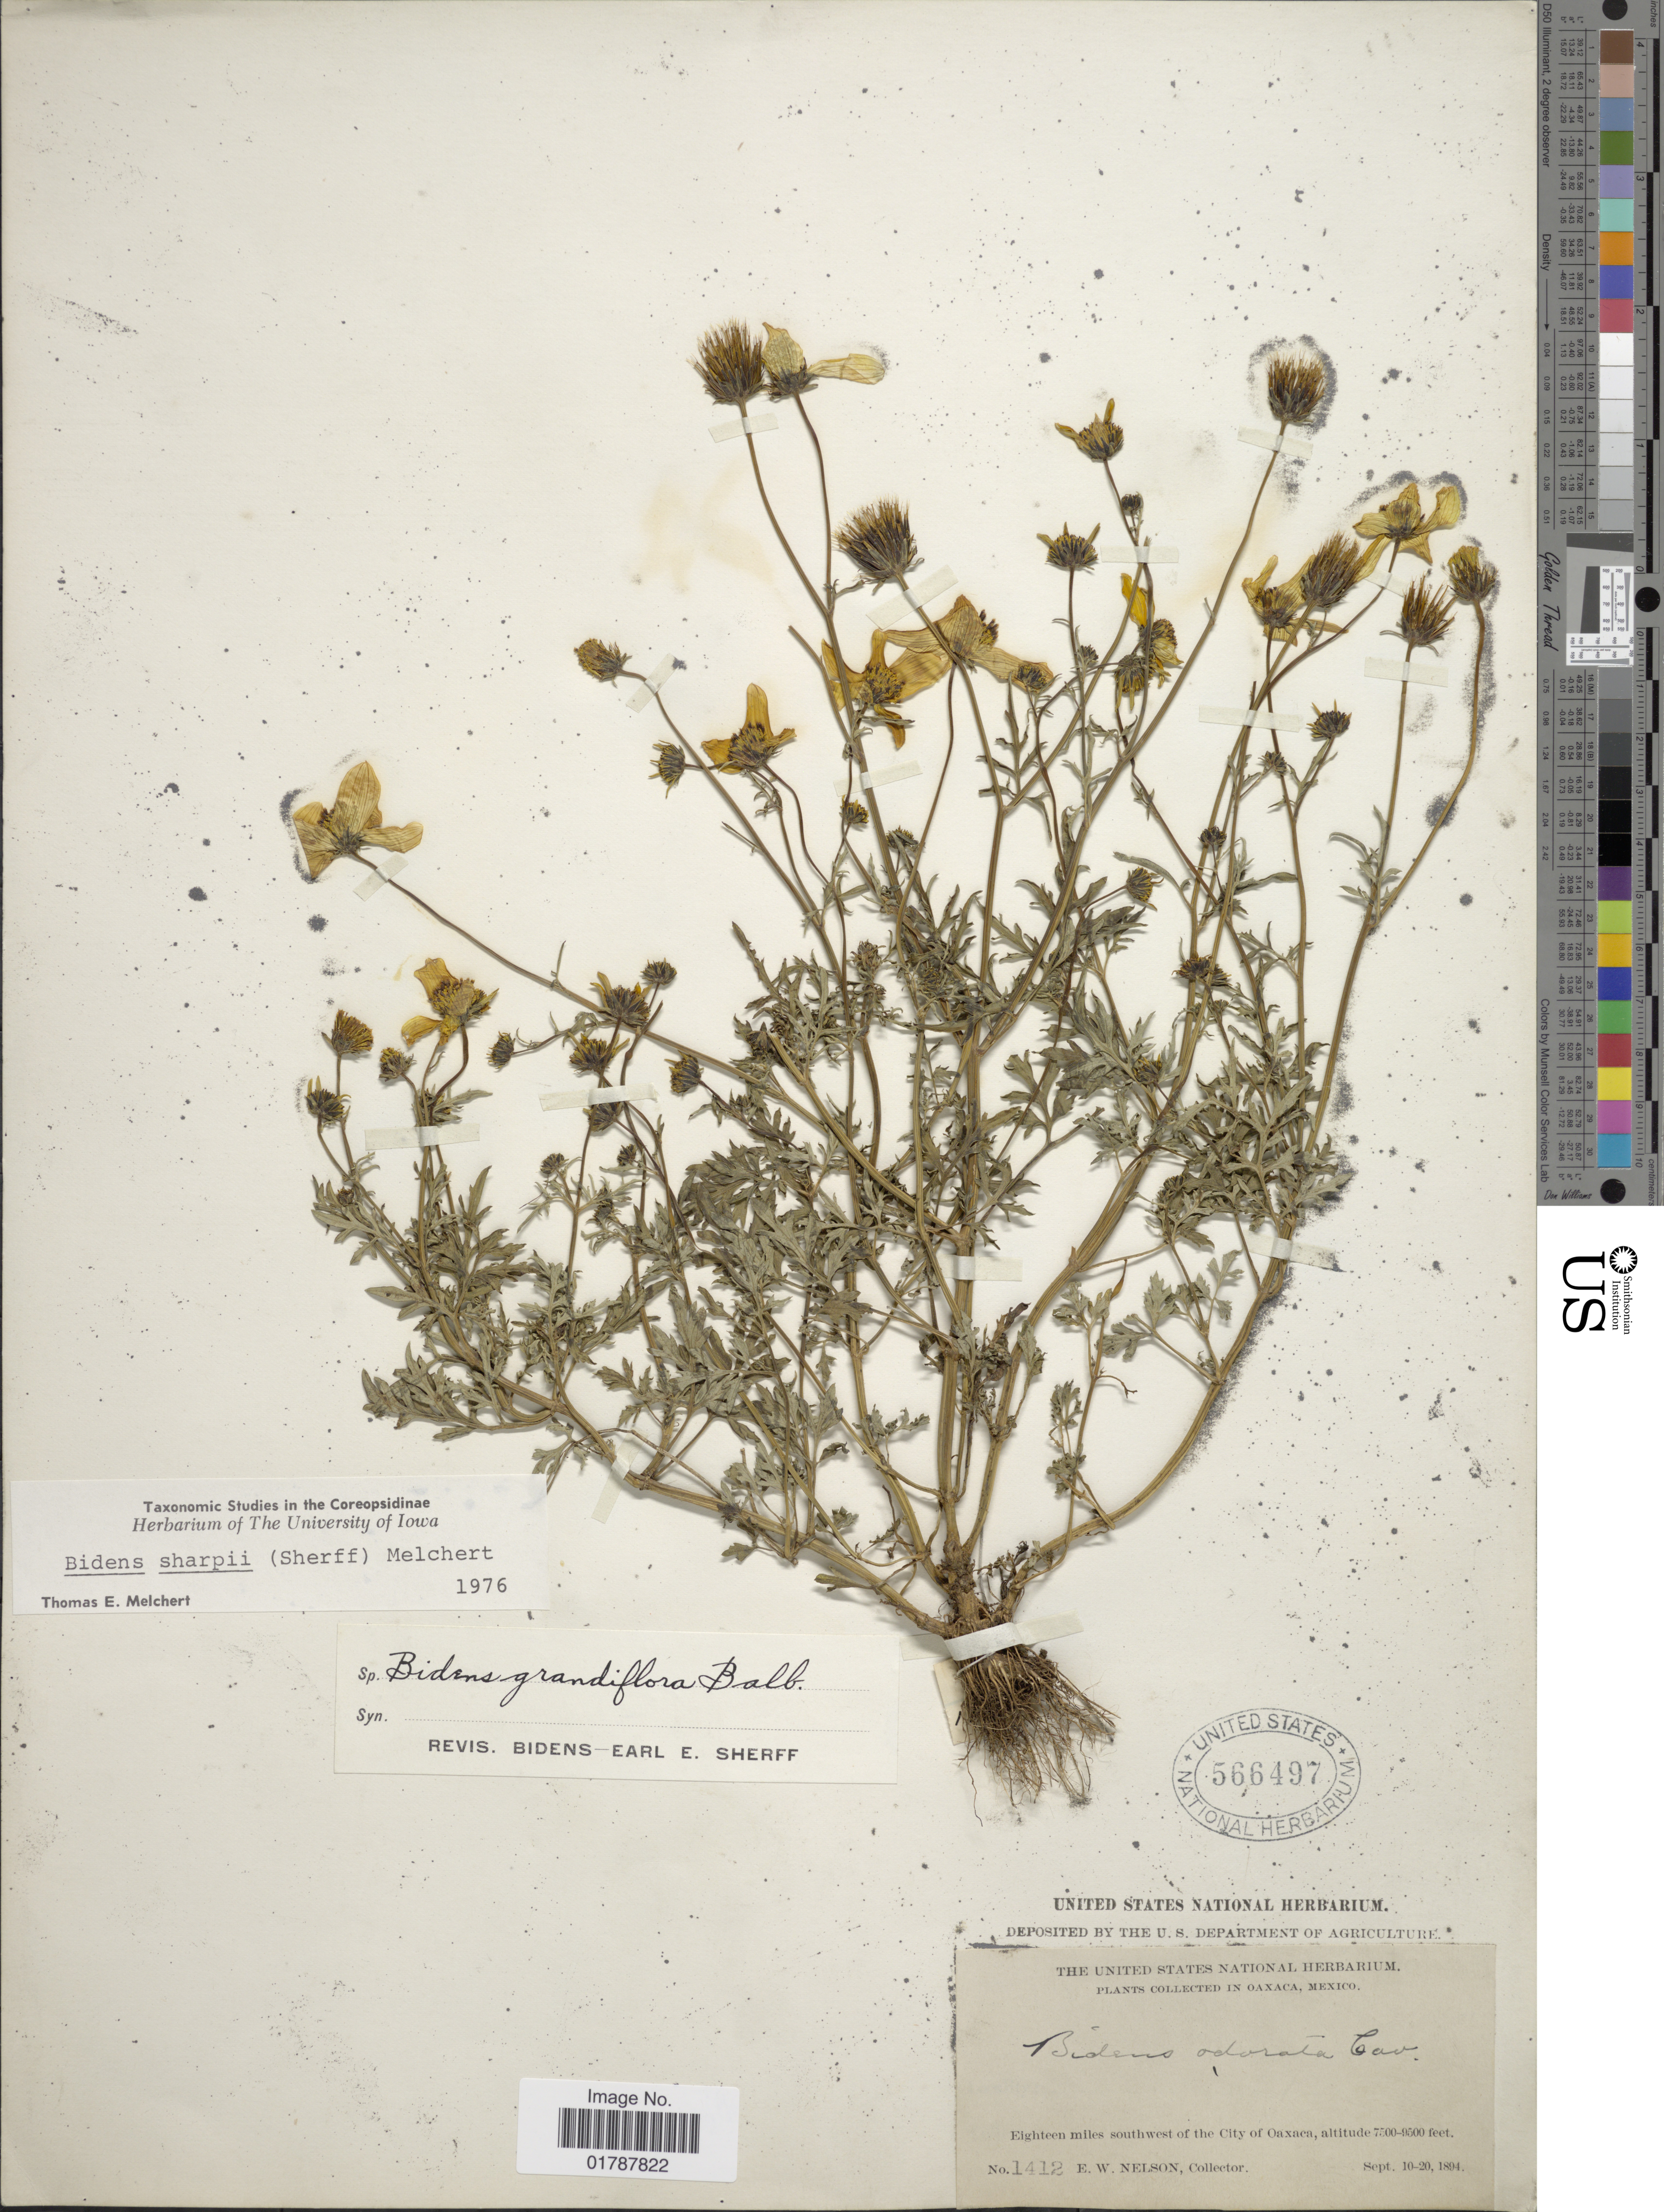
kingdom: Plantae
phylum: Tracheophyta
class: Magnoliopsida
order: Asterales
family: Asteraceae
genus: Bidens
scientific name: Bidens sharpii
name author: (Sherff) Melchert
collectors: E. W. Nelson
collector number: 1412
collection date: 1894-09-10/1894-09-20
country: Mexico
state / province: Oaxaca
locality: Eighteen miles southwest of the City of Oaxaca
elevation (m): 2286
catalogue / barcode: US 566497